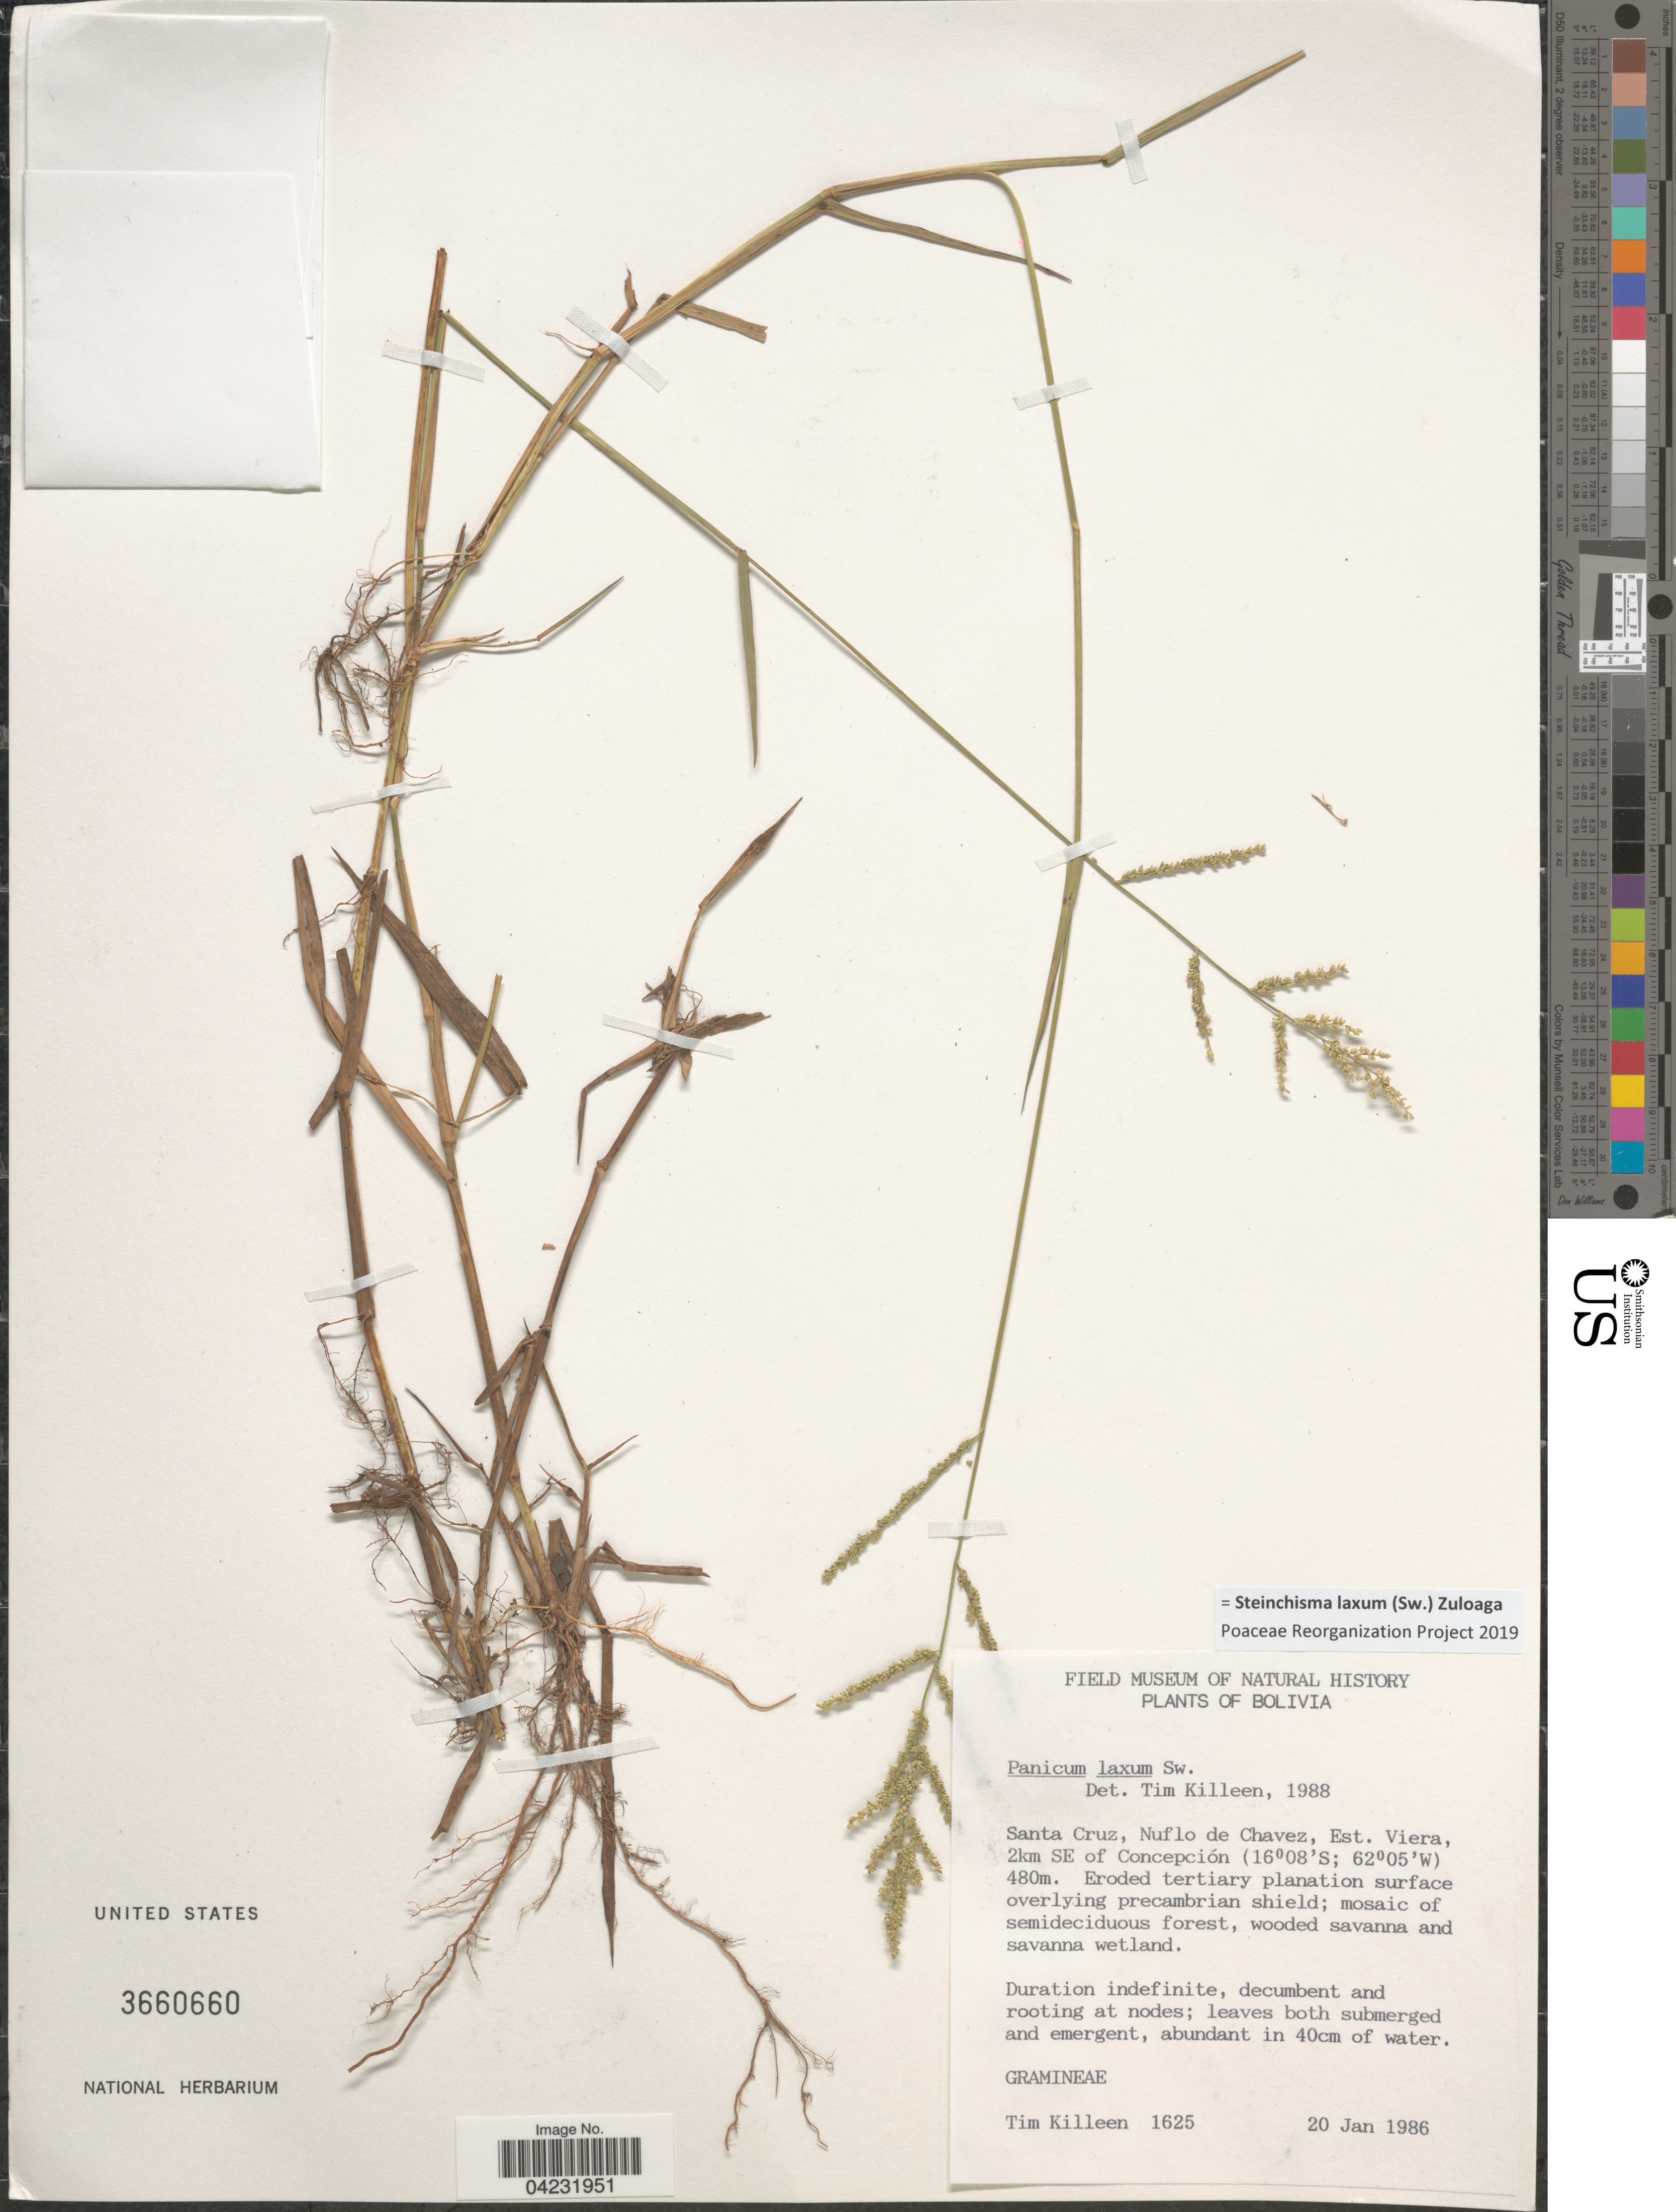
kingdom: Plantae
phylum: Tracheophyta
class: Liliopsida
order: Poales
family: Poaceae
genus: Steinchisma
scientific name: Steinchisma laxum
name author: (Sw.) Zuloaga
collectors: T. J. Killeen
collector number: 1625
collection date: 1986-01-20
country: Bolivia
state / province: Santa Cruz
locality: Nuflo de Chavez, Est. Viera, 2km SE of Concepción.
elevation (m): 480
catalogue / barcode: US 3660660